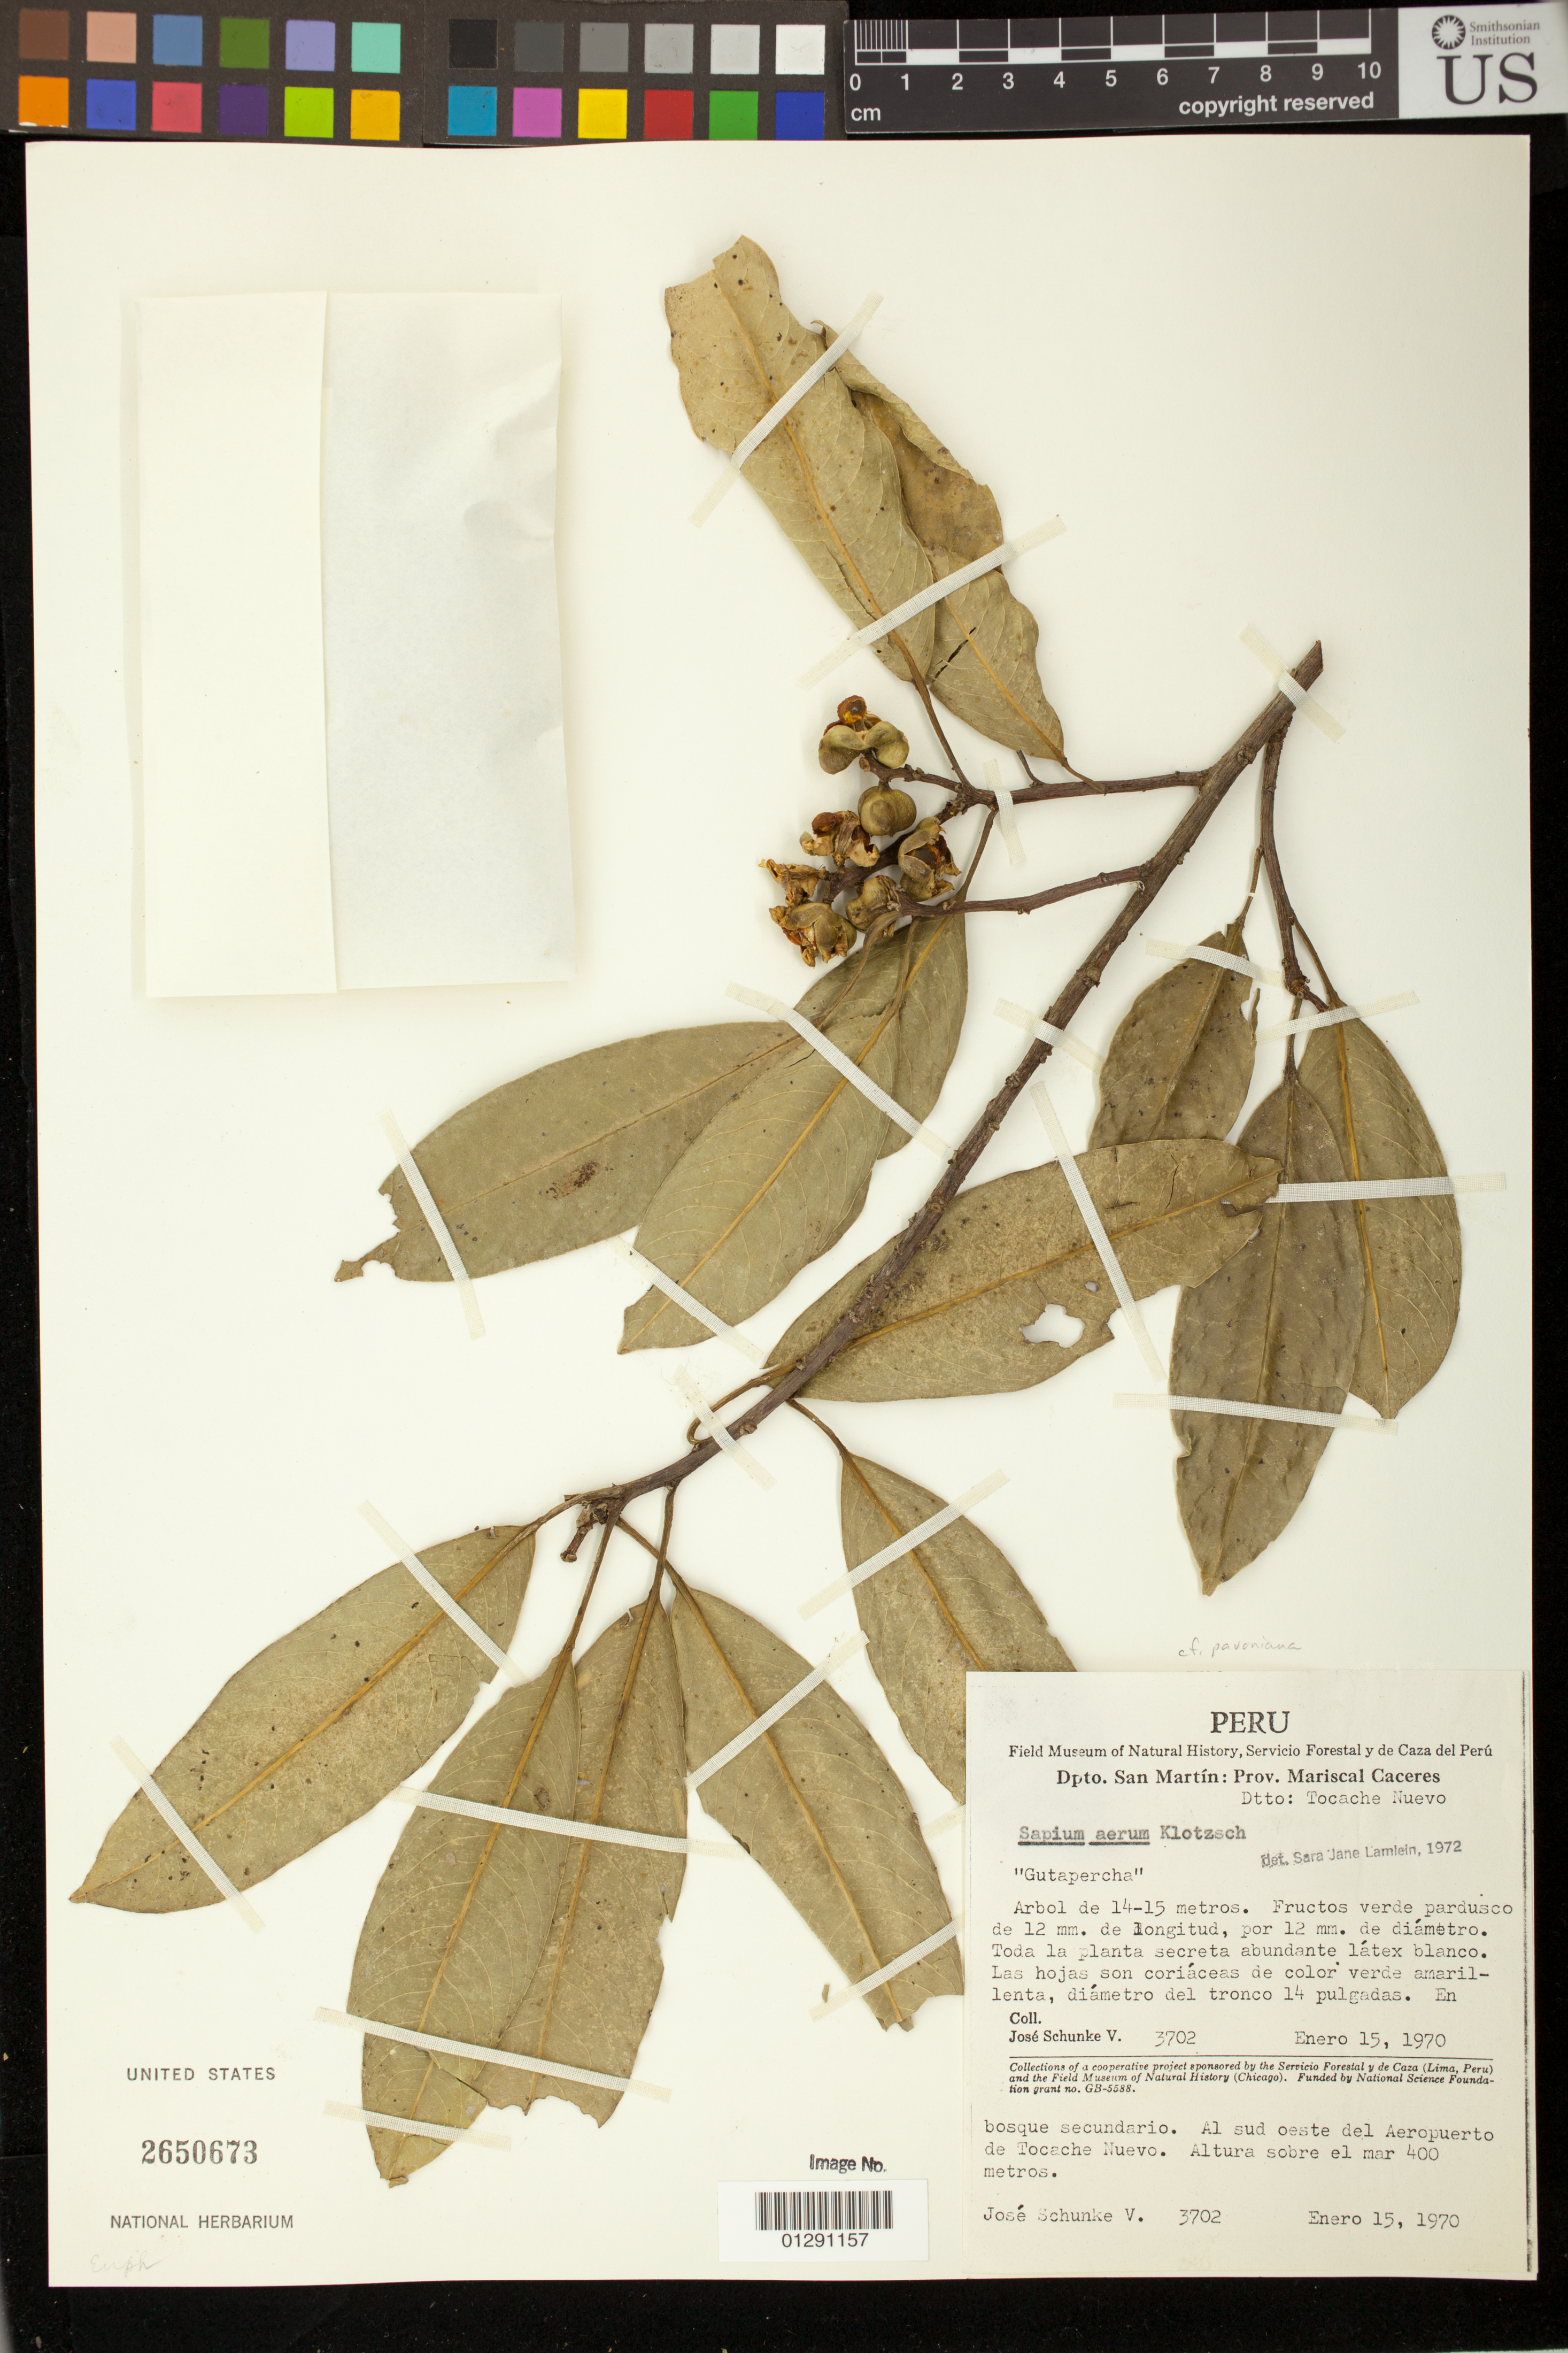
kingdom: Plantae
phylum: Tracheophyta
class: Magnoliopsida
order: Malpighiales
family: Euphorbiaceae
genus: Sapium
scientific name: Sapium aereum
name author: Klotzsch ex Müll. Arg.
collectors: J. Schunke Vigo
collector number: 3702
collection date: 1970-01-15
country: Peru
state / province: San Martín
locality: Provincia de Mariscal Cáceres. En bosque secundario. Al sud oeste del Aeropuerto de Tocache Nuevo.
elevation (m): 400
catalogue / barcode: US 2650673